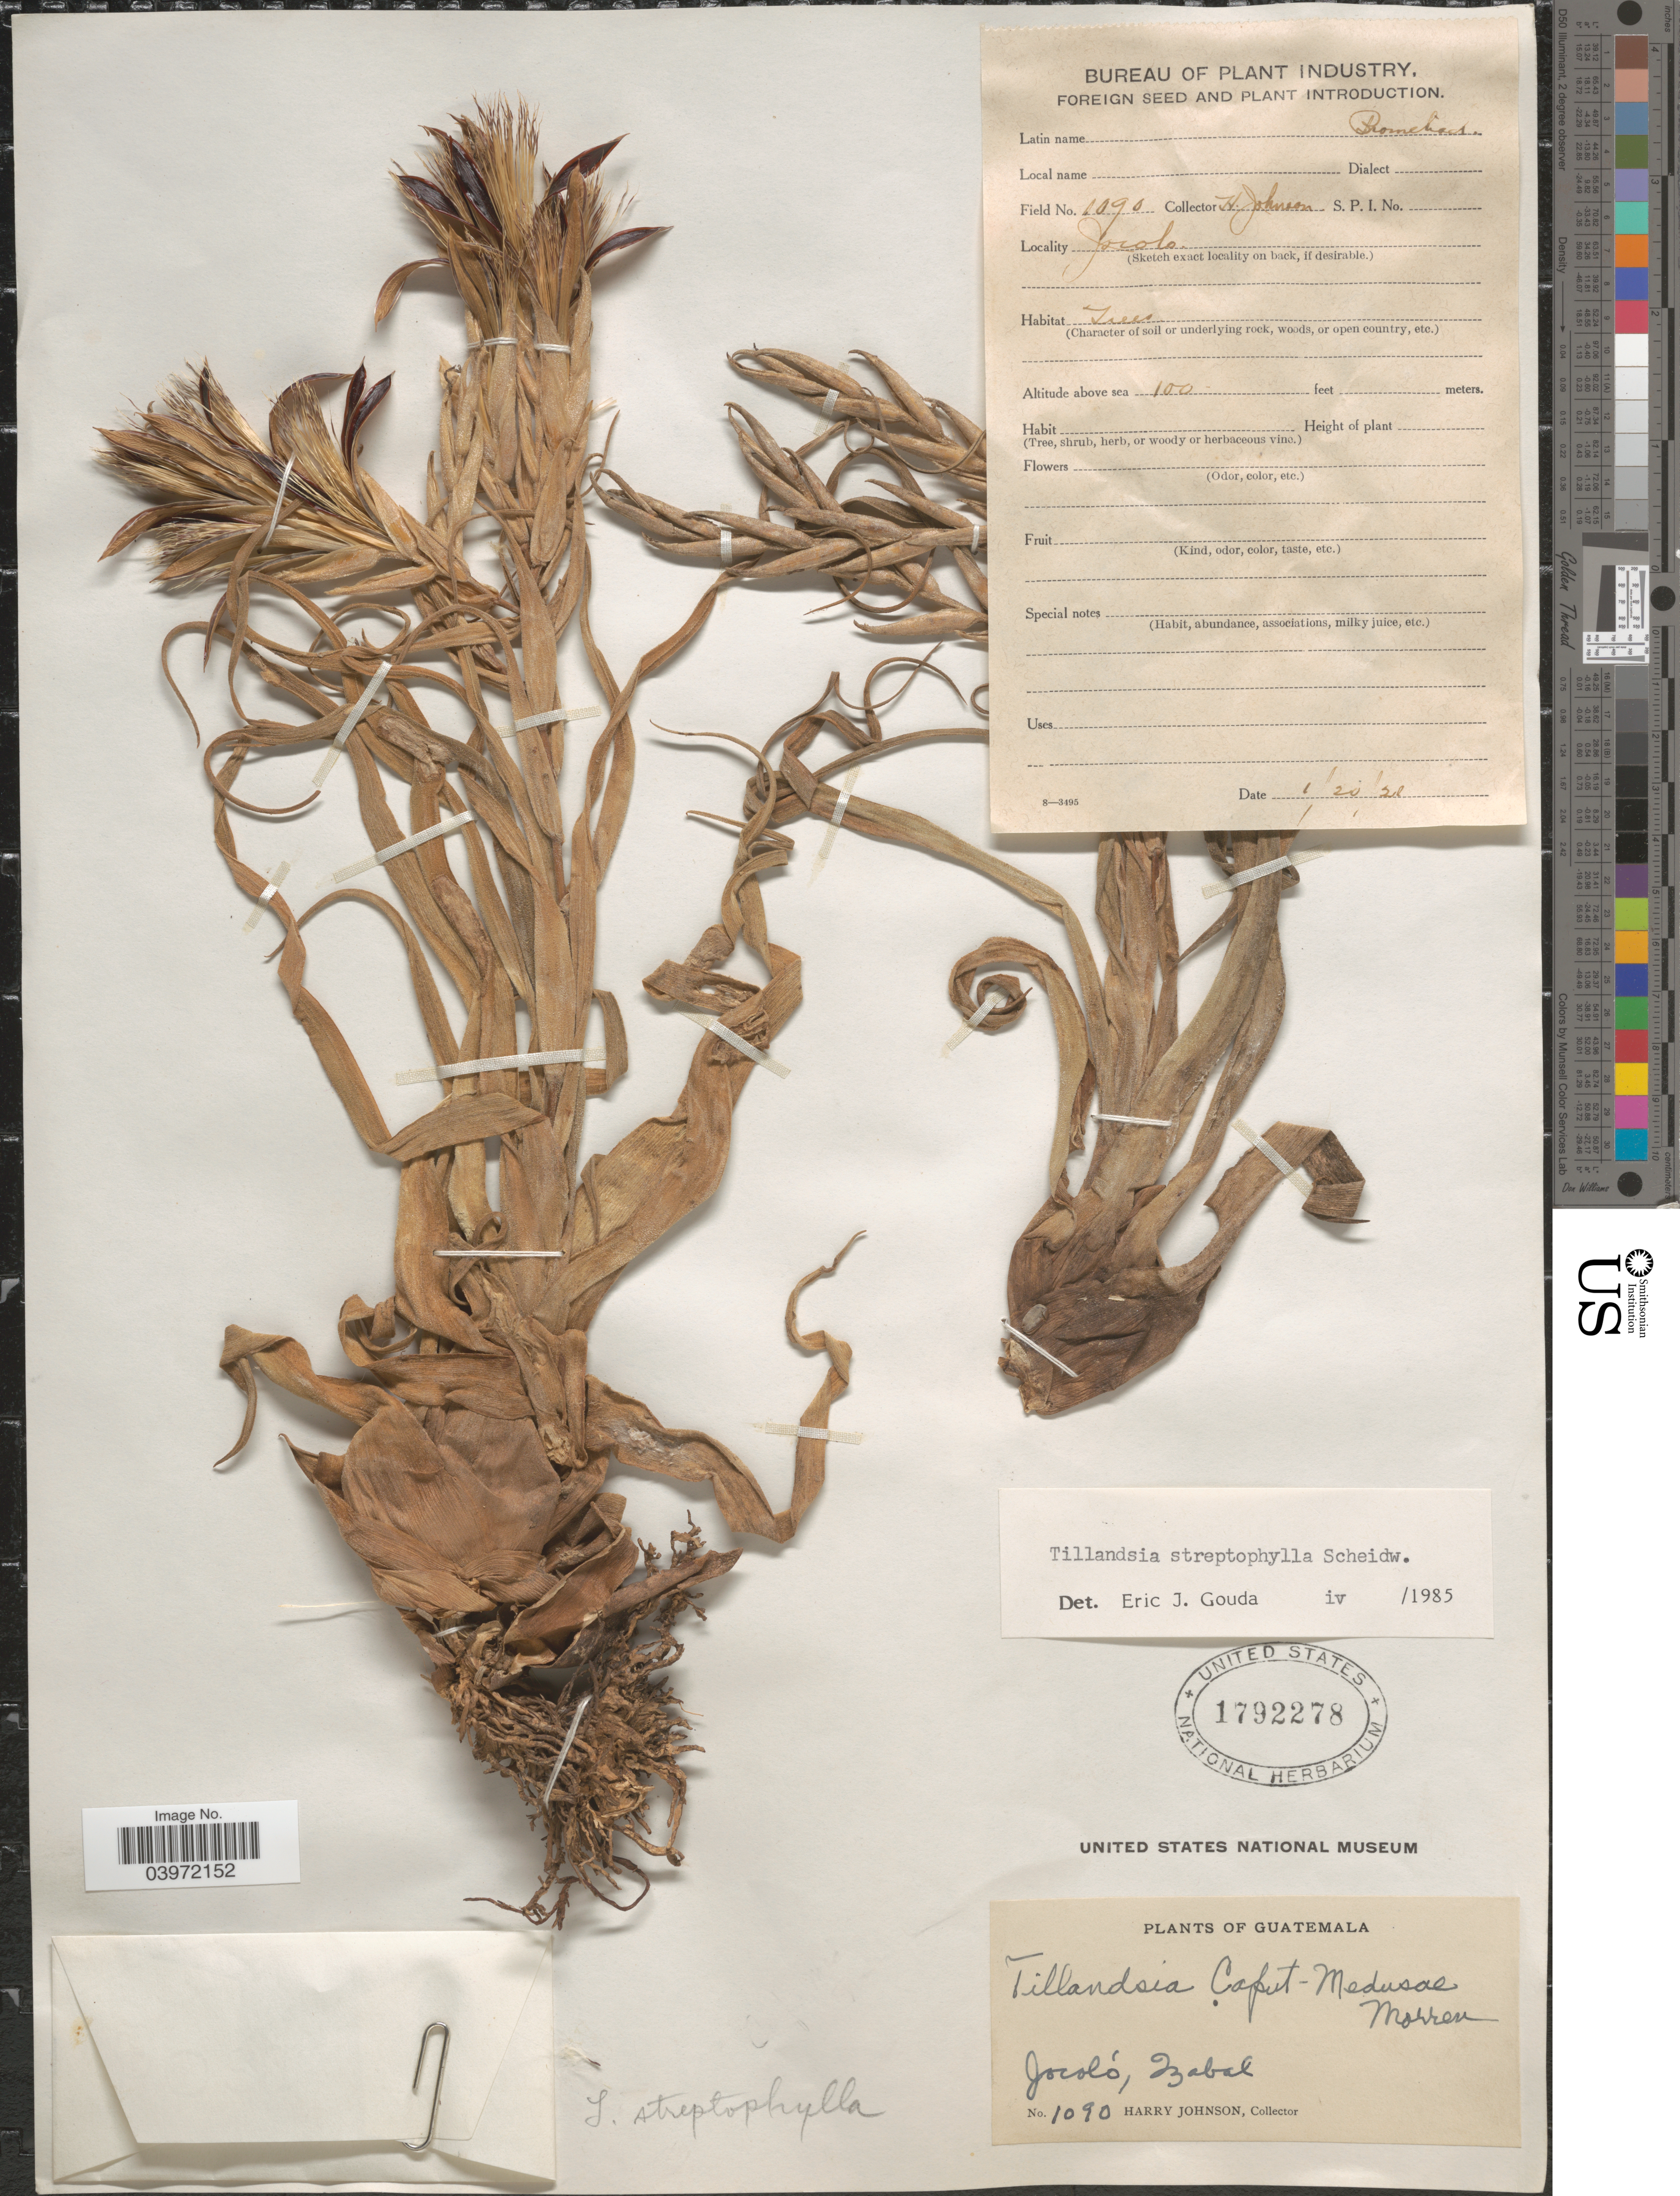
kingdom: Plantae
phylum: Tracheophyta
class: Liliopsida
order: Poales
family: Bromeliaceae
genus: Tillandsia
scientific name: Tillandsia streptophylla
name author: Scheidw. ex C. Morren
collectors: H. Johnson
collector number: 1090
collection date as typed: Transcribed d/m/y: 20/1/28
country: Guatemala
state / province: Izabal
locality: Jocoló.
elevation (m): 30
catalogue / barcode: US 1792278